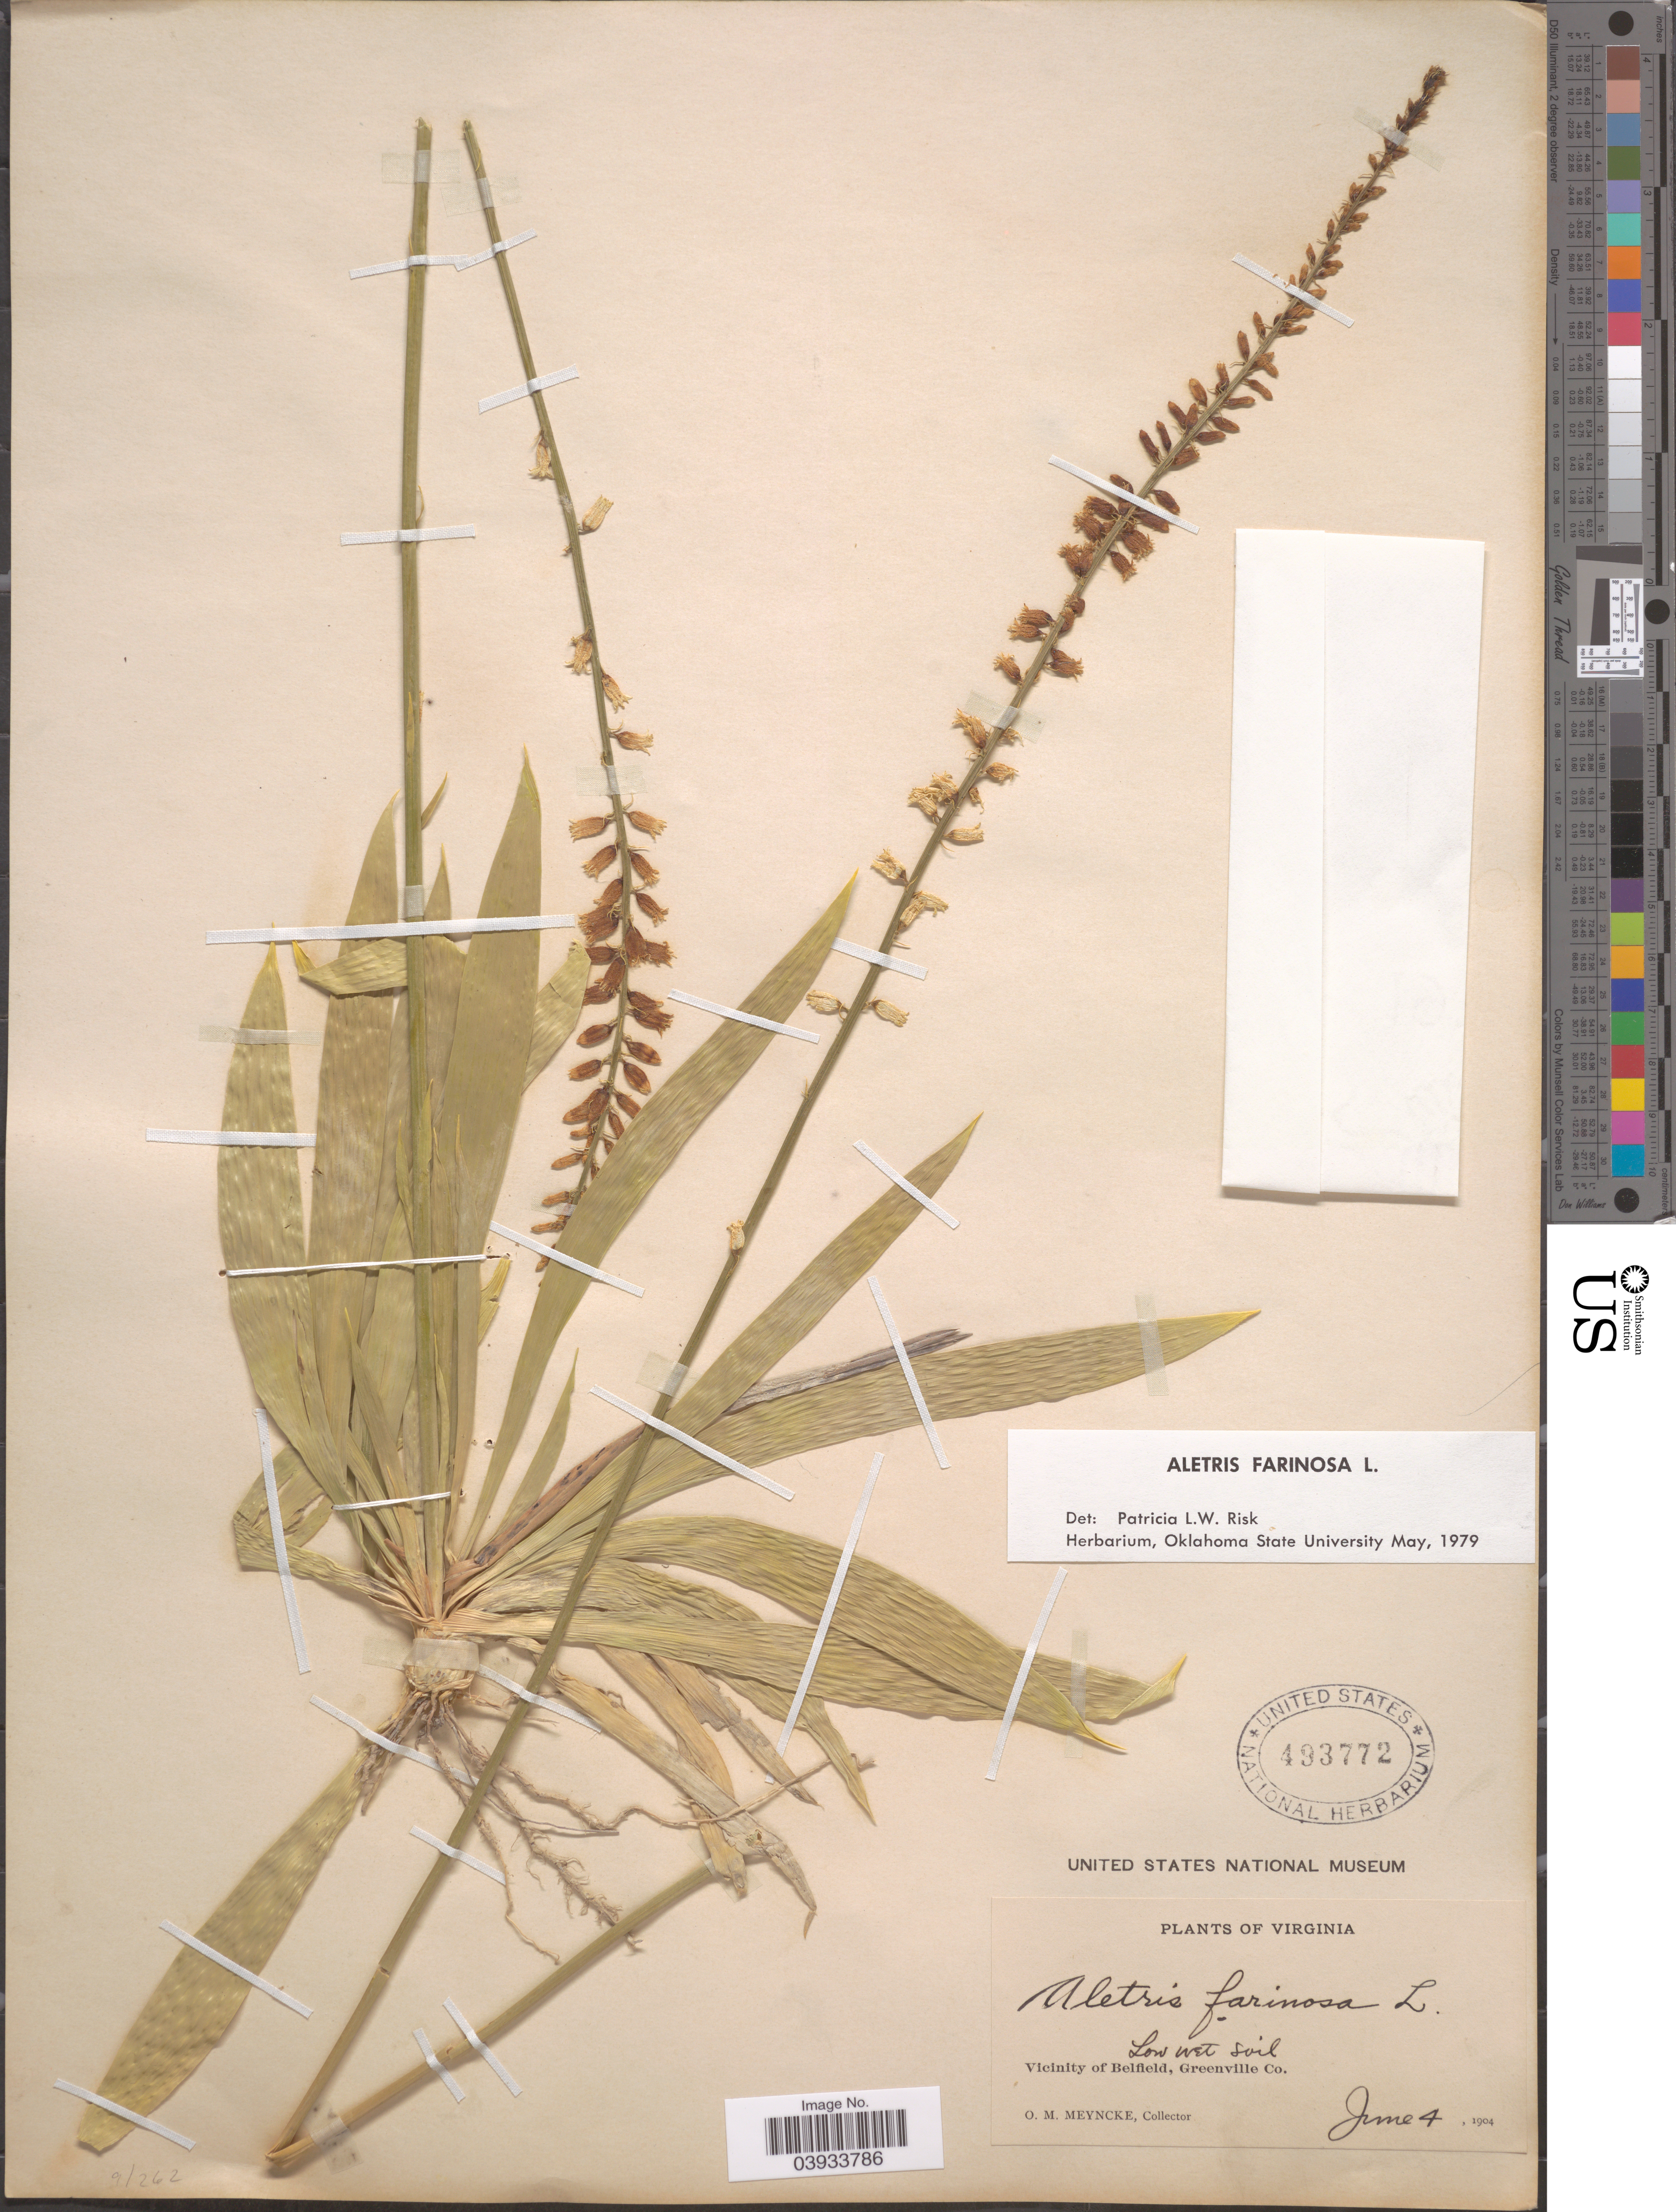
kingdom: Plantae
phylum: Tracheophyta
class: Liliopsida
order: Dioscoreales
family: Nartheciaceae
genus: Aletris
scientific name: Aletris farinosa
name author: L.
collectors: O. Meyncke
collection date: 1904-06-04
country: United States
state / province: Virginia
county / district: Greensville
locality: Vicinity of Belfield, Greenville Co.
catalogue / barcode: US 493772